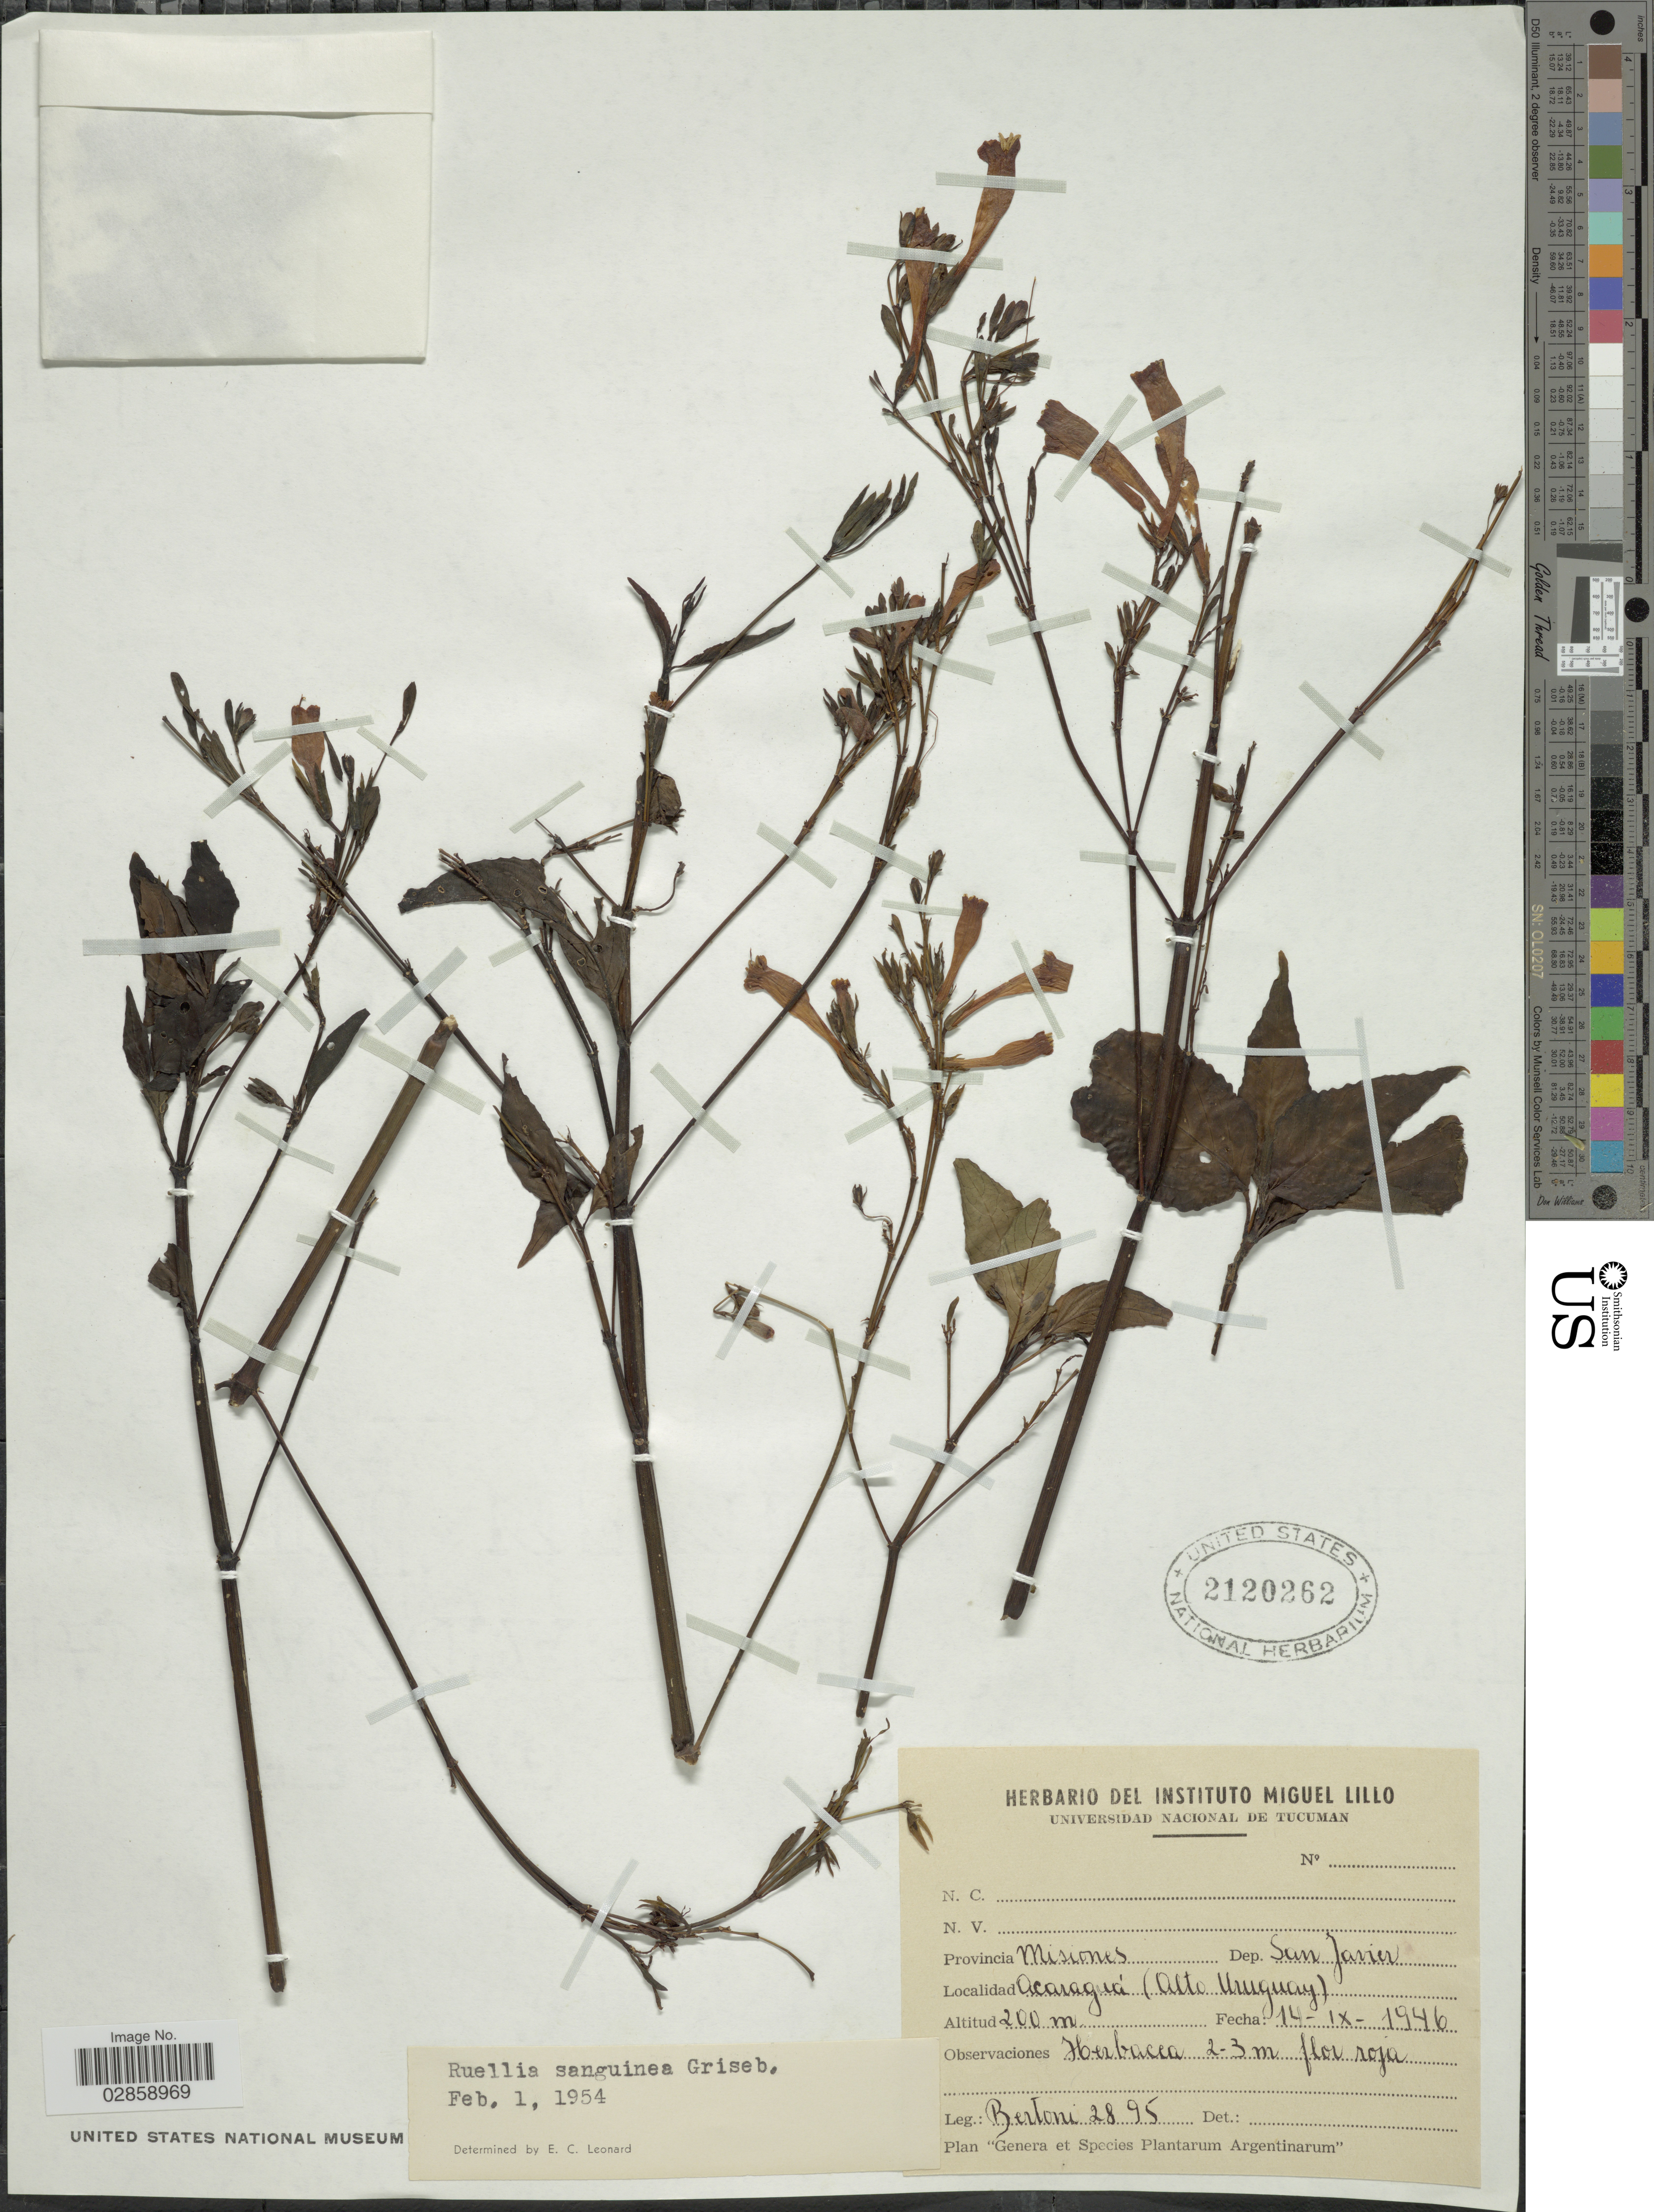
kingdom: Plantae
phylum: Tracheophyta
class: Magnoliopsida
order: Lamiales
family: Acanthaceae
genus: Ruellia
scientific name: Ruellia angustiflora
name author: (Nees) Lindau ex Rambo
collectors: -- Bertoni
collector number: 2895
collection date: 1946-09-14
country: Argentina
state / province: Misiones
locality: Dep. San Javier. Acaraguá (Alto Uruguay).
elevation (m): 200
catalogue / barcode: US 2120262